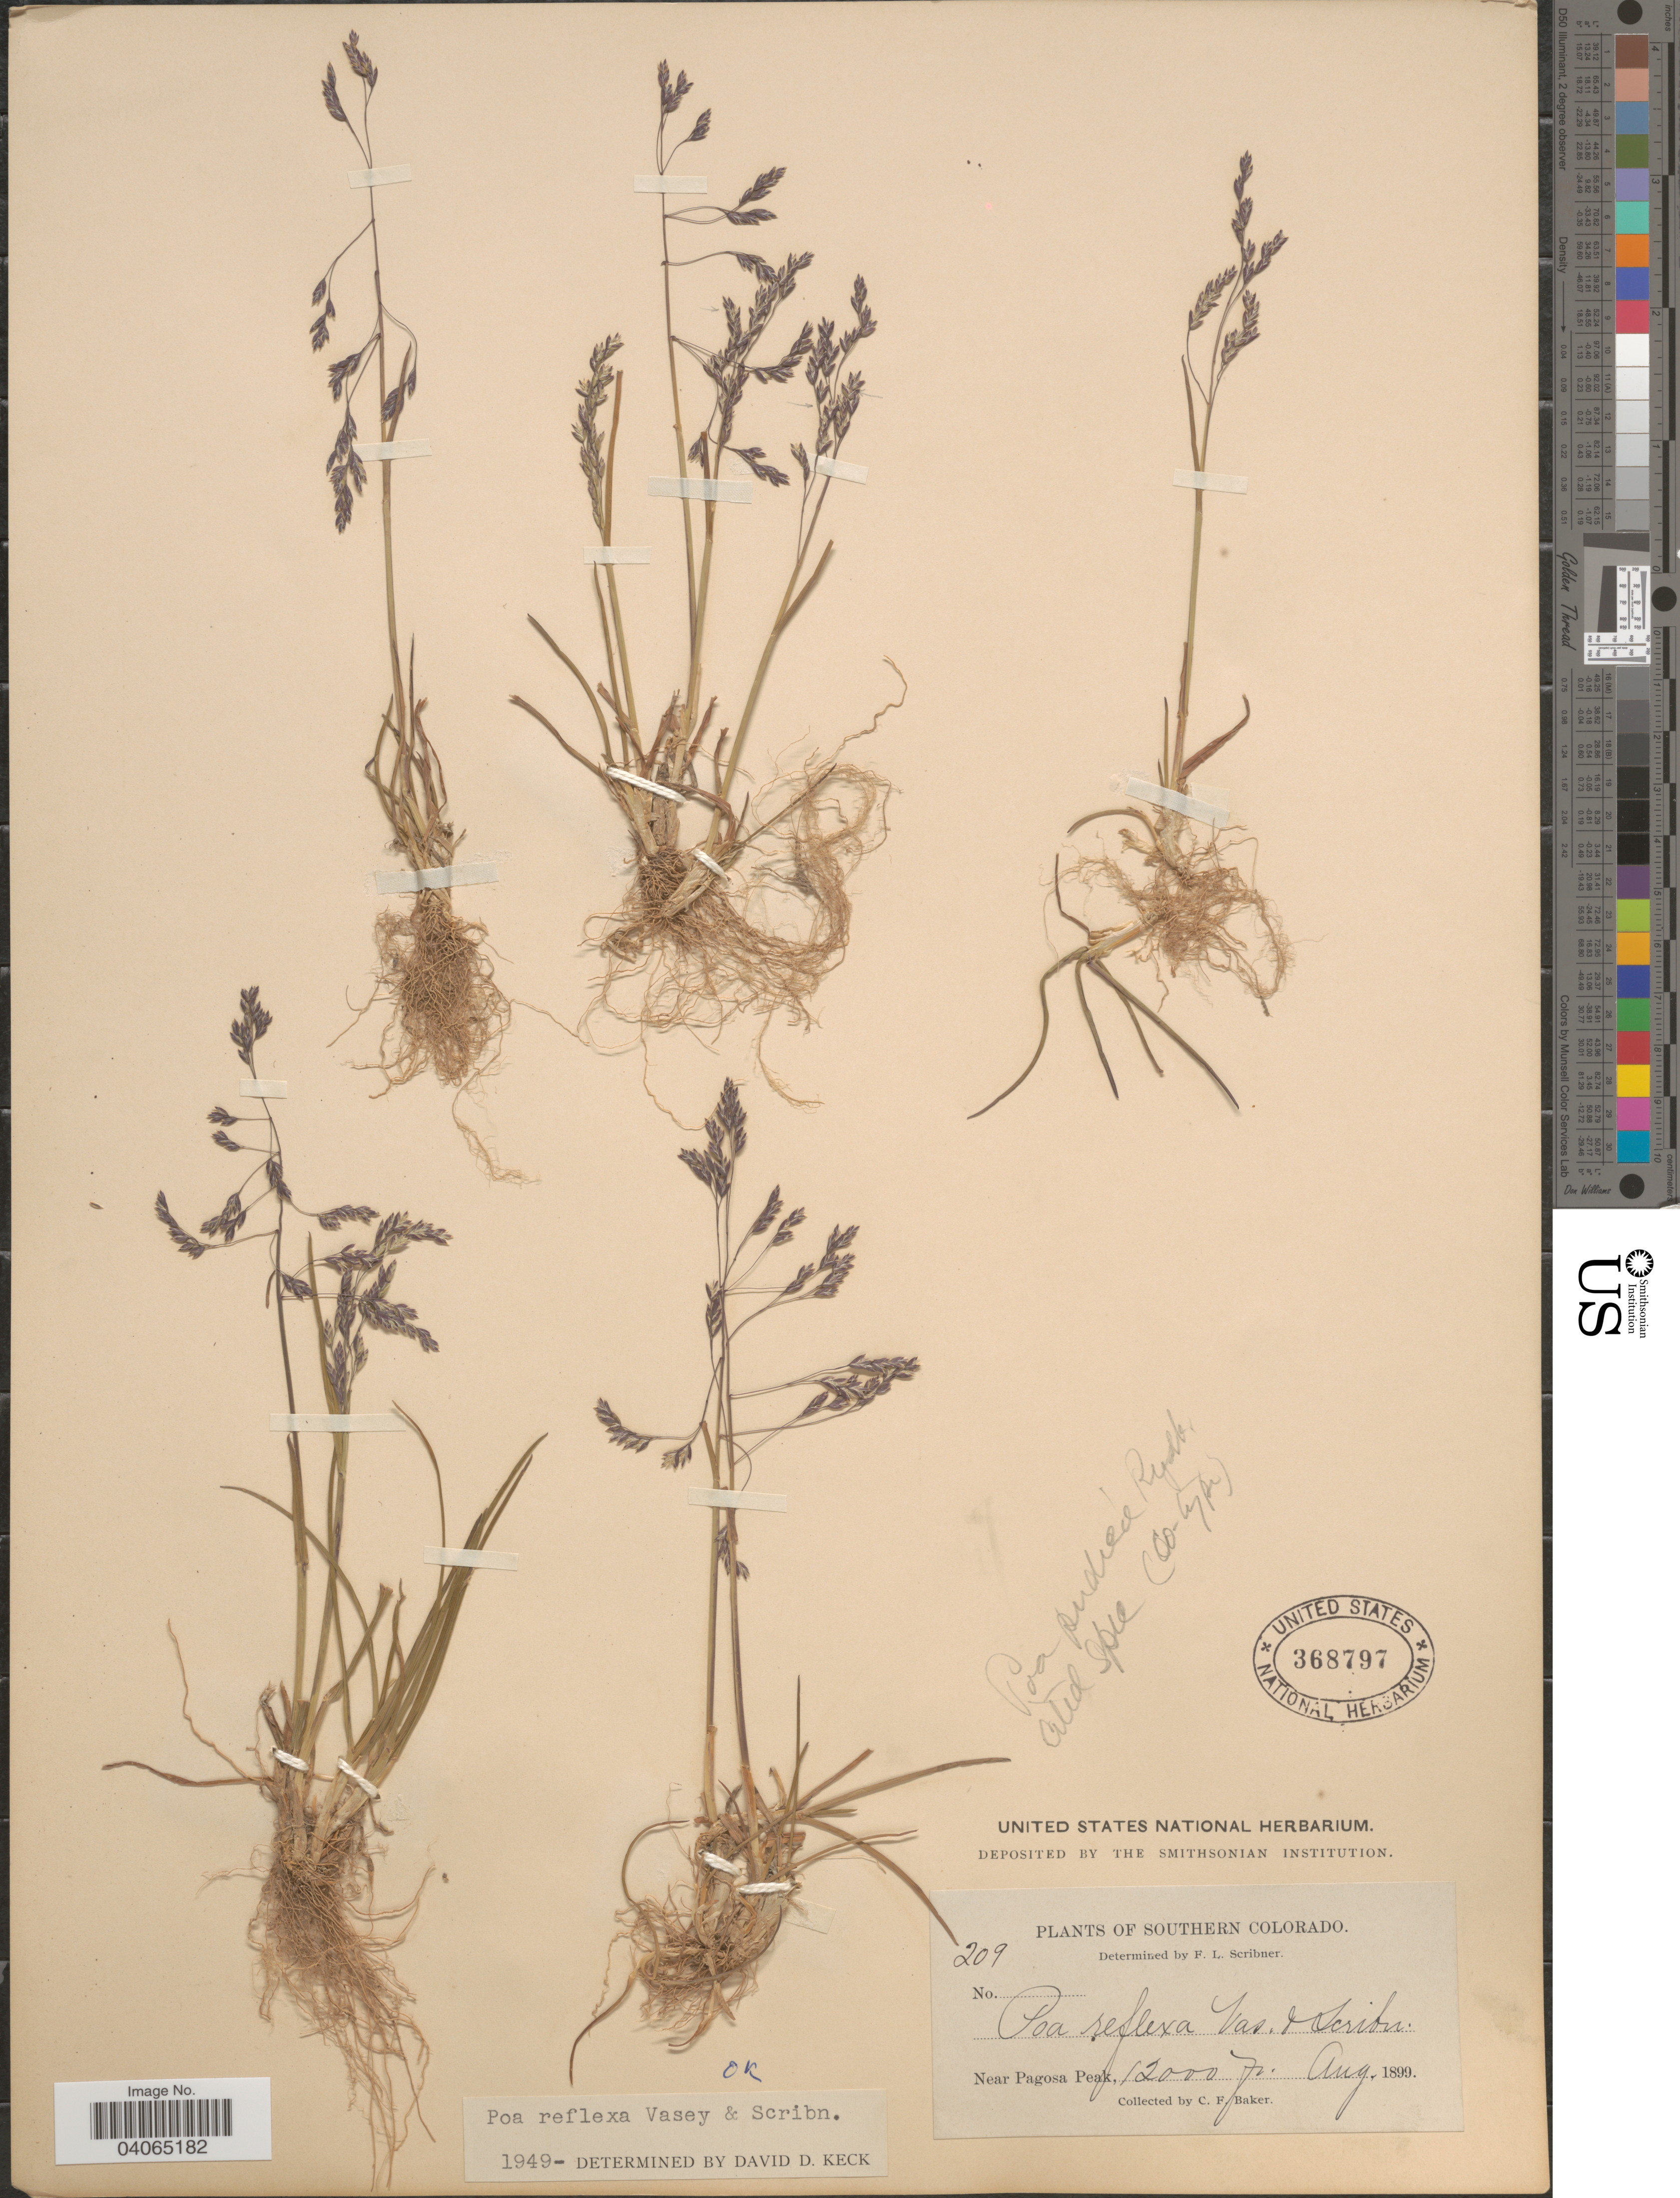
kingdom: Plantae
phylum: Tracheophyta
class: Liliopsida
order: Poales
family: Poaceae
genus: Poa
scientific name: Poa reflexa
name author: Vasey & Scribn.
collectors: C. F. Baker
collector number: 209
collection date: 1899-08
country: United States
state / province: Colorado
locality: Southern Colorado. Near Pagosa Peak.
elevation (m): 3658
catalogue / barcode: US 368797